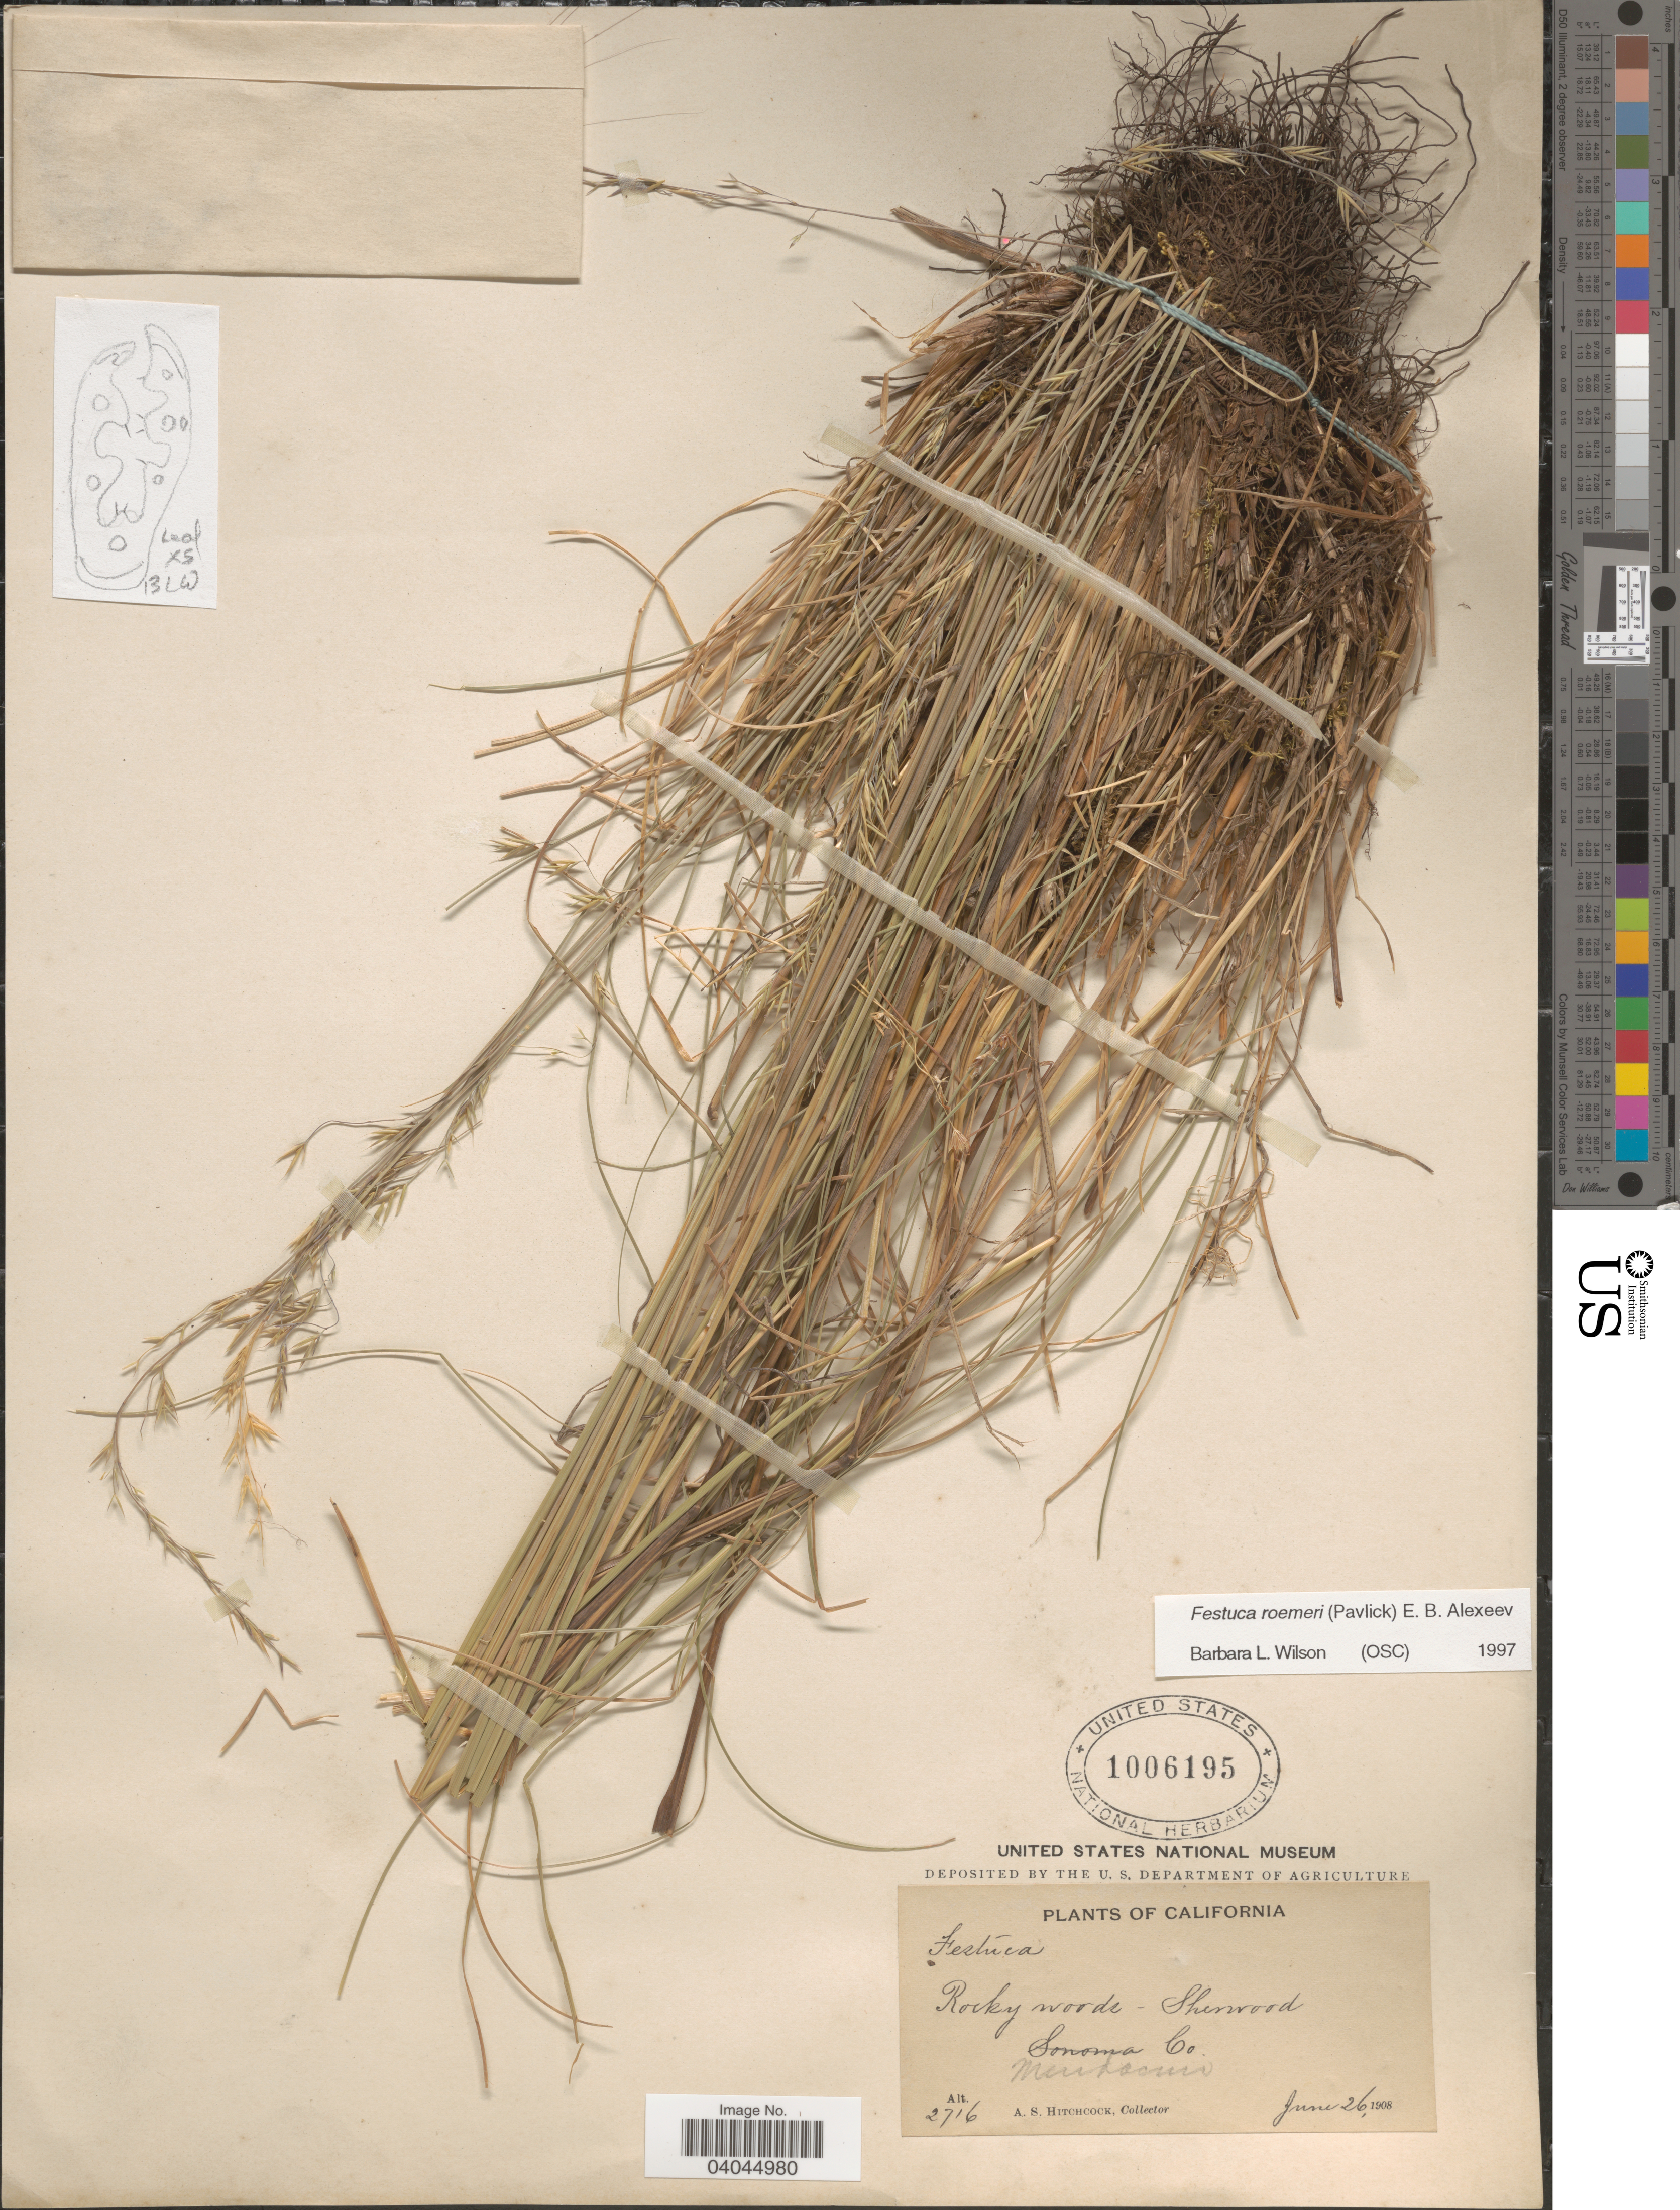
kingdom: Plantae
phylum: Tracheophyta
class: Liliopsida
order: Poales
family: Poaceae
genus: Festuca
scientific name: Festuca roemeri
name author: (Pavlick) E.B. Alexeev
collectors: A. S. Hitchcock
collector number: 2716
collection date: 1908-06-26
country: United States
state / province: California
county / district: Mendocino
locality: Sherwood. Mendocino Co.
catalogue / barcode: US 1006195